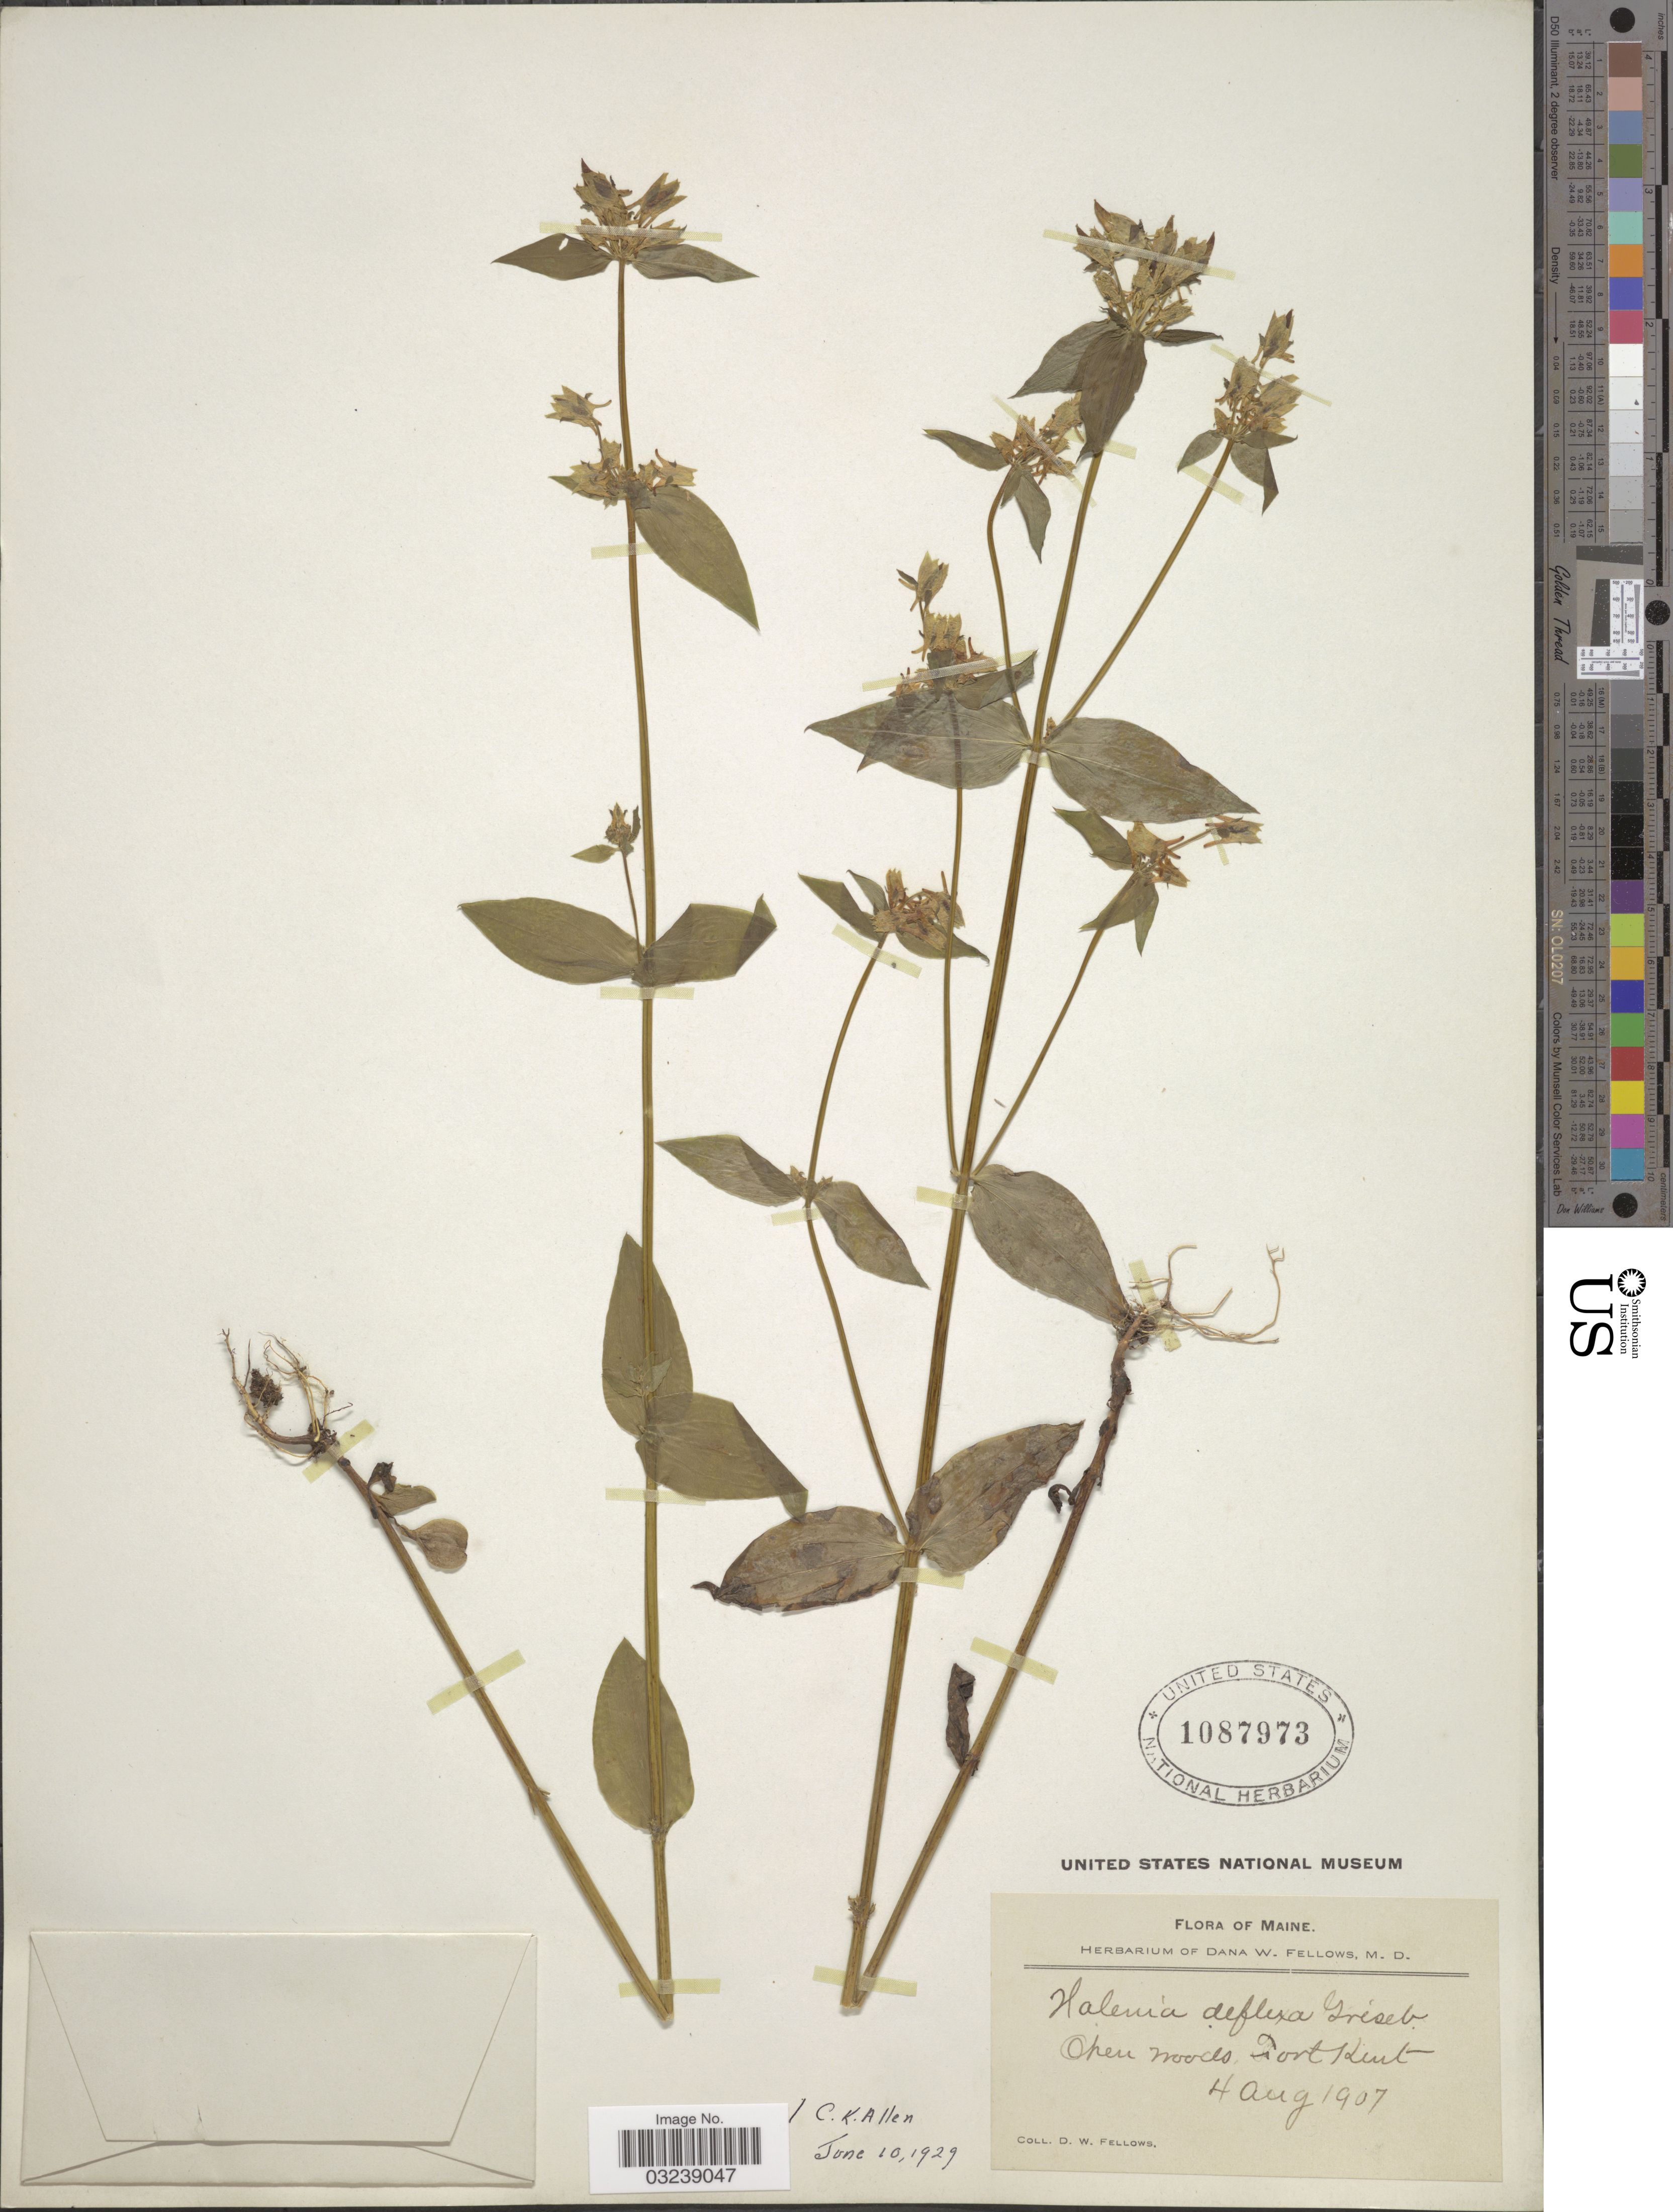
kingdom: Plantae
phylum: Tracheophyta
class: Magnoliopsida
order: Gentianales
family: Gentianaceae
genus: Halenia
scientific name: Halenia deflexa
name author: (Sm.) Griseb.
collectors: D. W. Fellows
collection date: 1907-08-04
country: United States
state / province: Maine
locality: Fort Kent.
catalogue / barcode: US 1087973